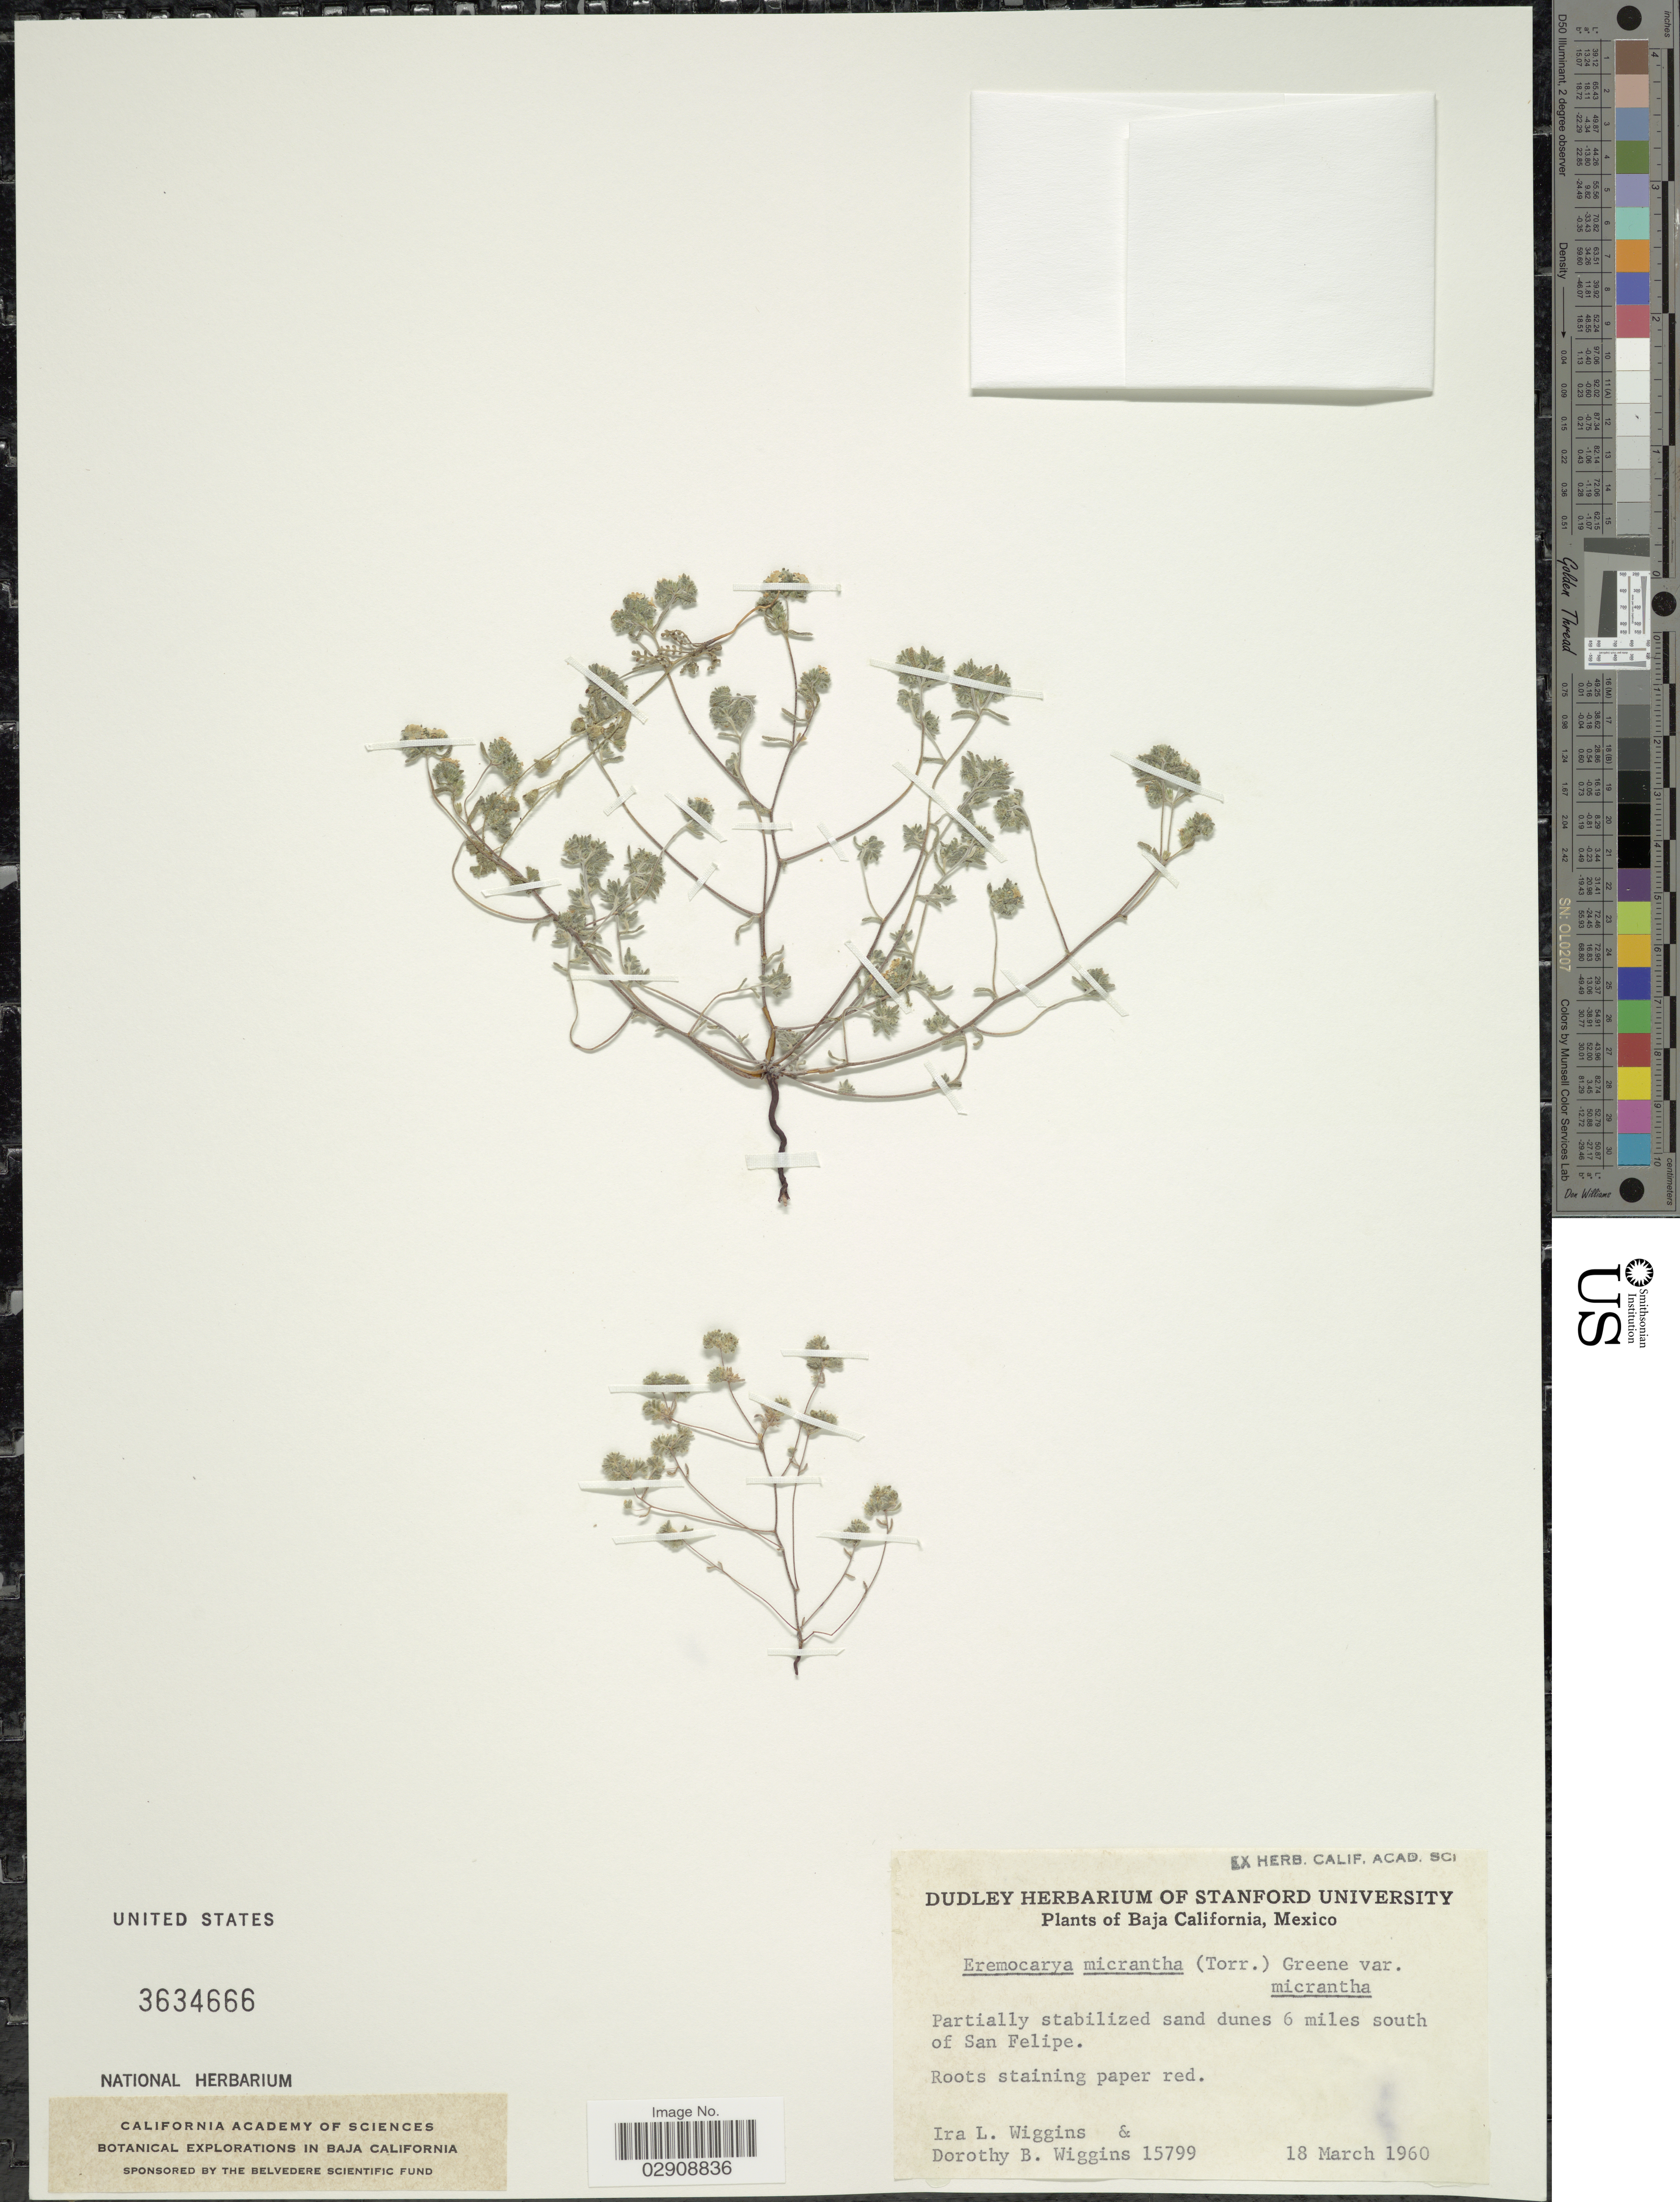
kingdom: Plantae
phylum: Tracheophyta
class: Magnoliopsida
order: Boraginales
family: Boraginaceae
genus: Cryptantha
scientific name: Cryptantha micrantha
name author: (Torr.) I.M. Johnst.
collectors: I. L. Wiggins & D. B. Wiggins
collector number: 15799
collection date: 1960-03-18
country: Mexico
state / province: Baja California Norte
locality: Partially stabilized sand dunes 6 miles south of San Felipe.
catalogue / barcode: US 3634666